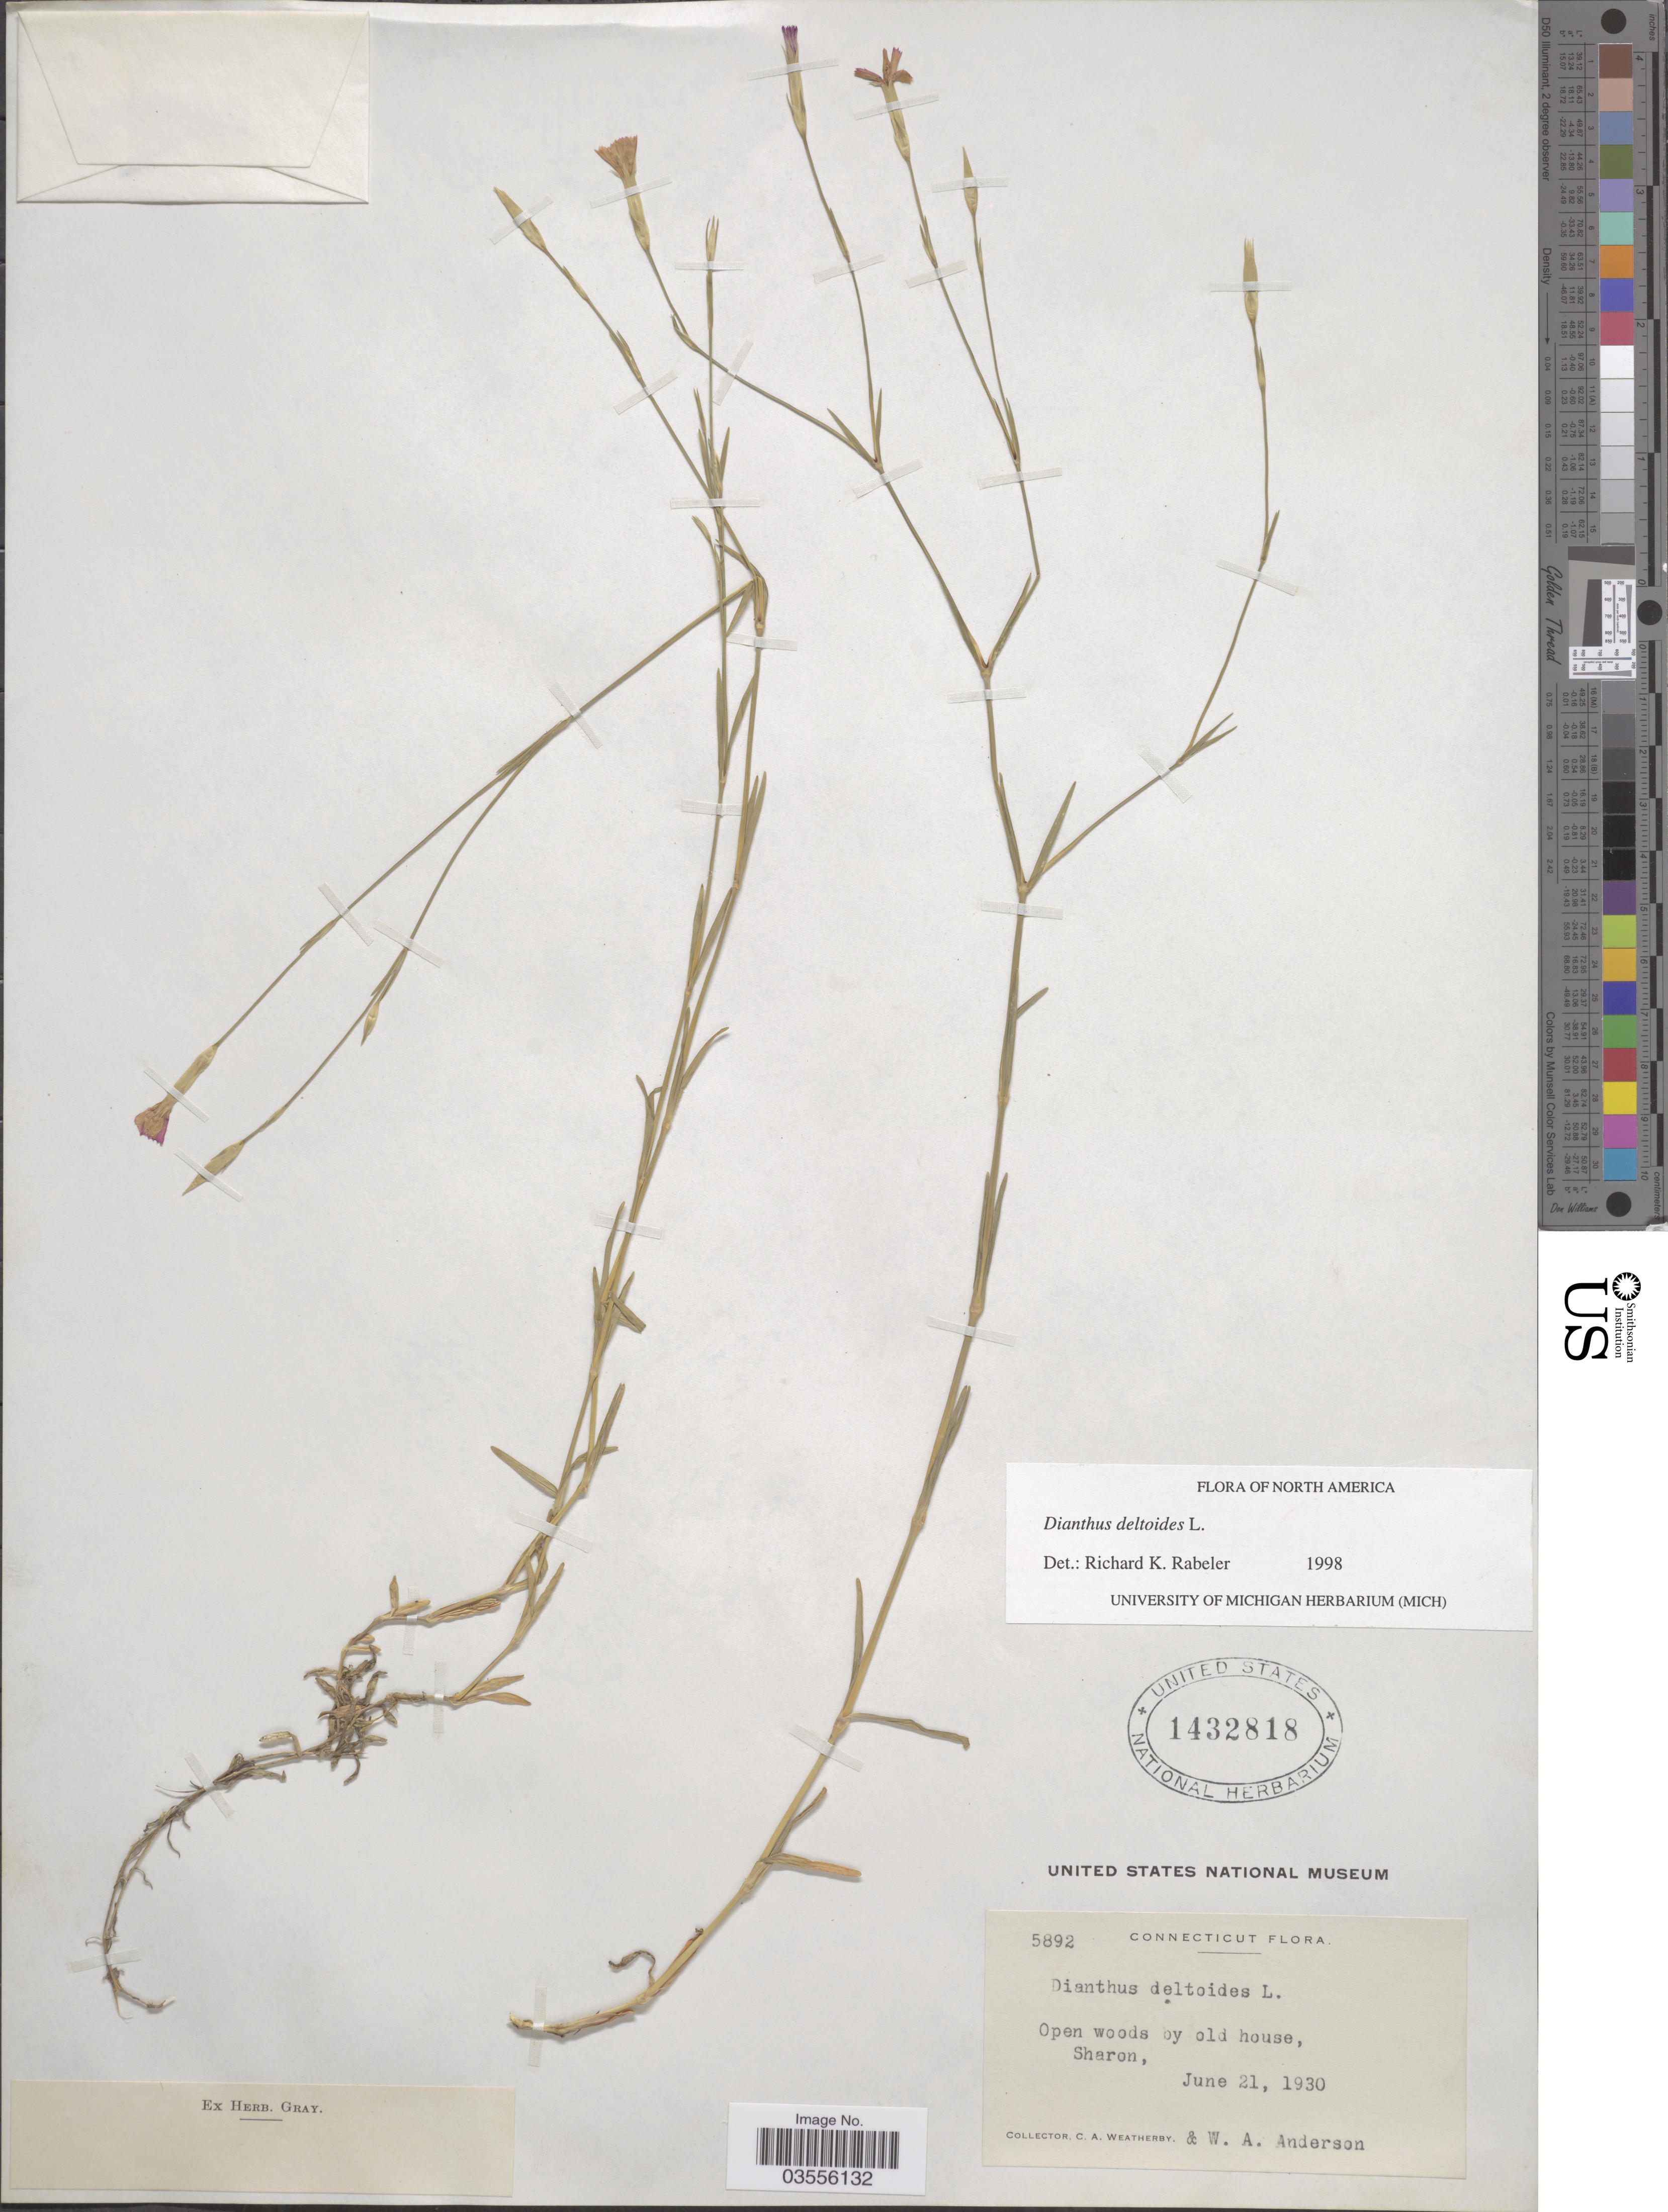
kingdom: Plantae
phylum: Tracheophyta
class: Magnoliopsida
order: Caryophyllales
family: Caryophyllaceae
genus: Dianthus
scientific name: Dianthus deltoides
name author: L.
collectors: C. A. Weatherby & W. A. Anderson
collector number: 5892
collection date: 1930-06-21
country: United States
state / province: Connecticut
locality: Sharon.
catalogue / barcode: US 1432818